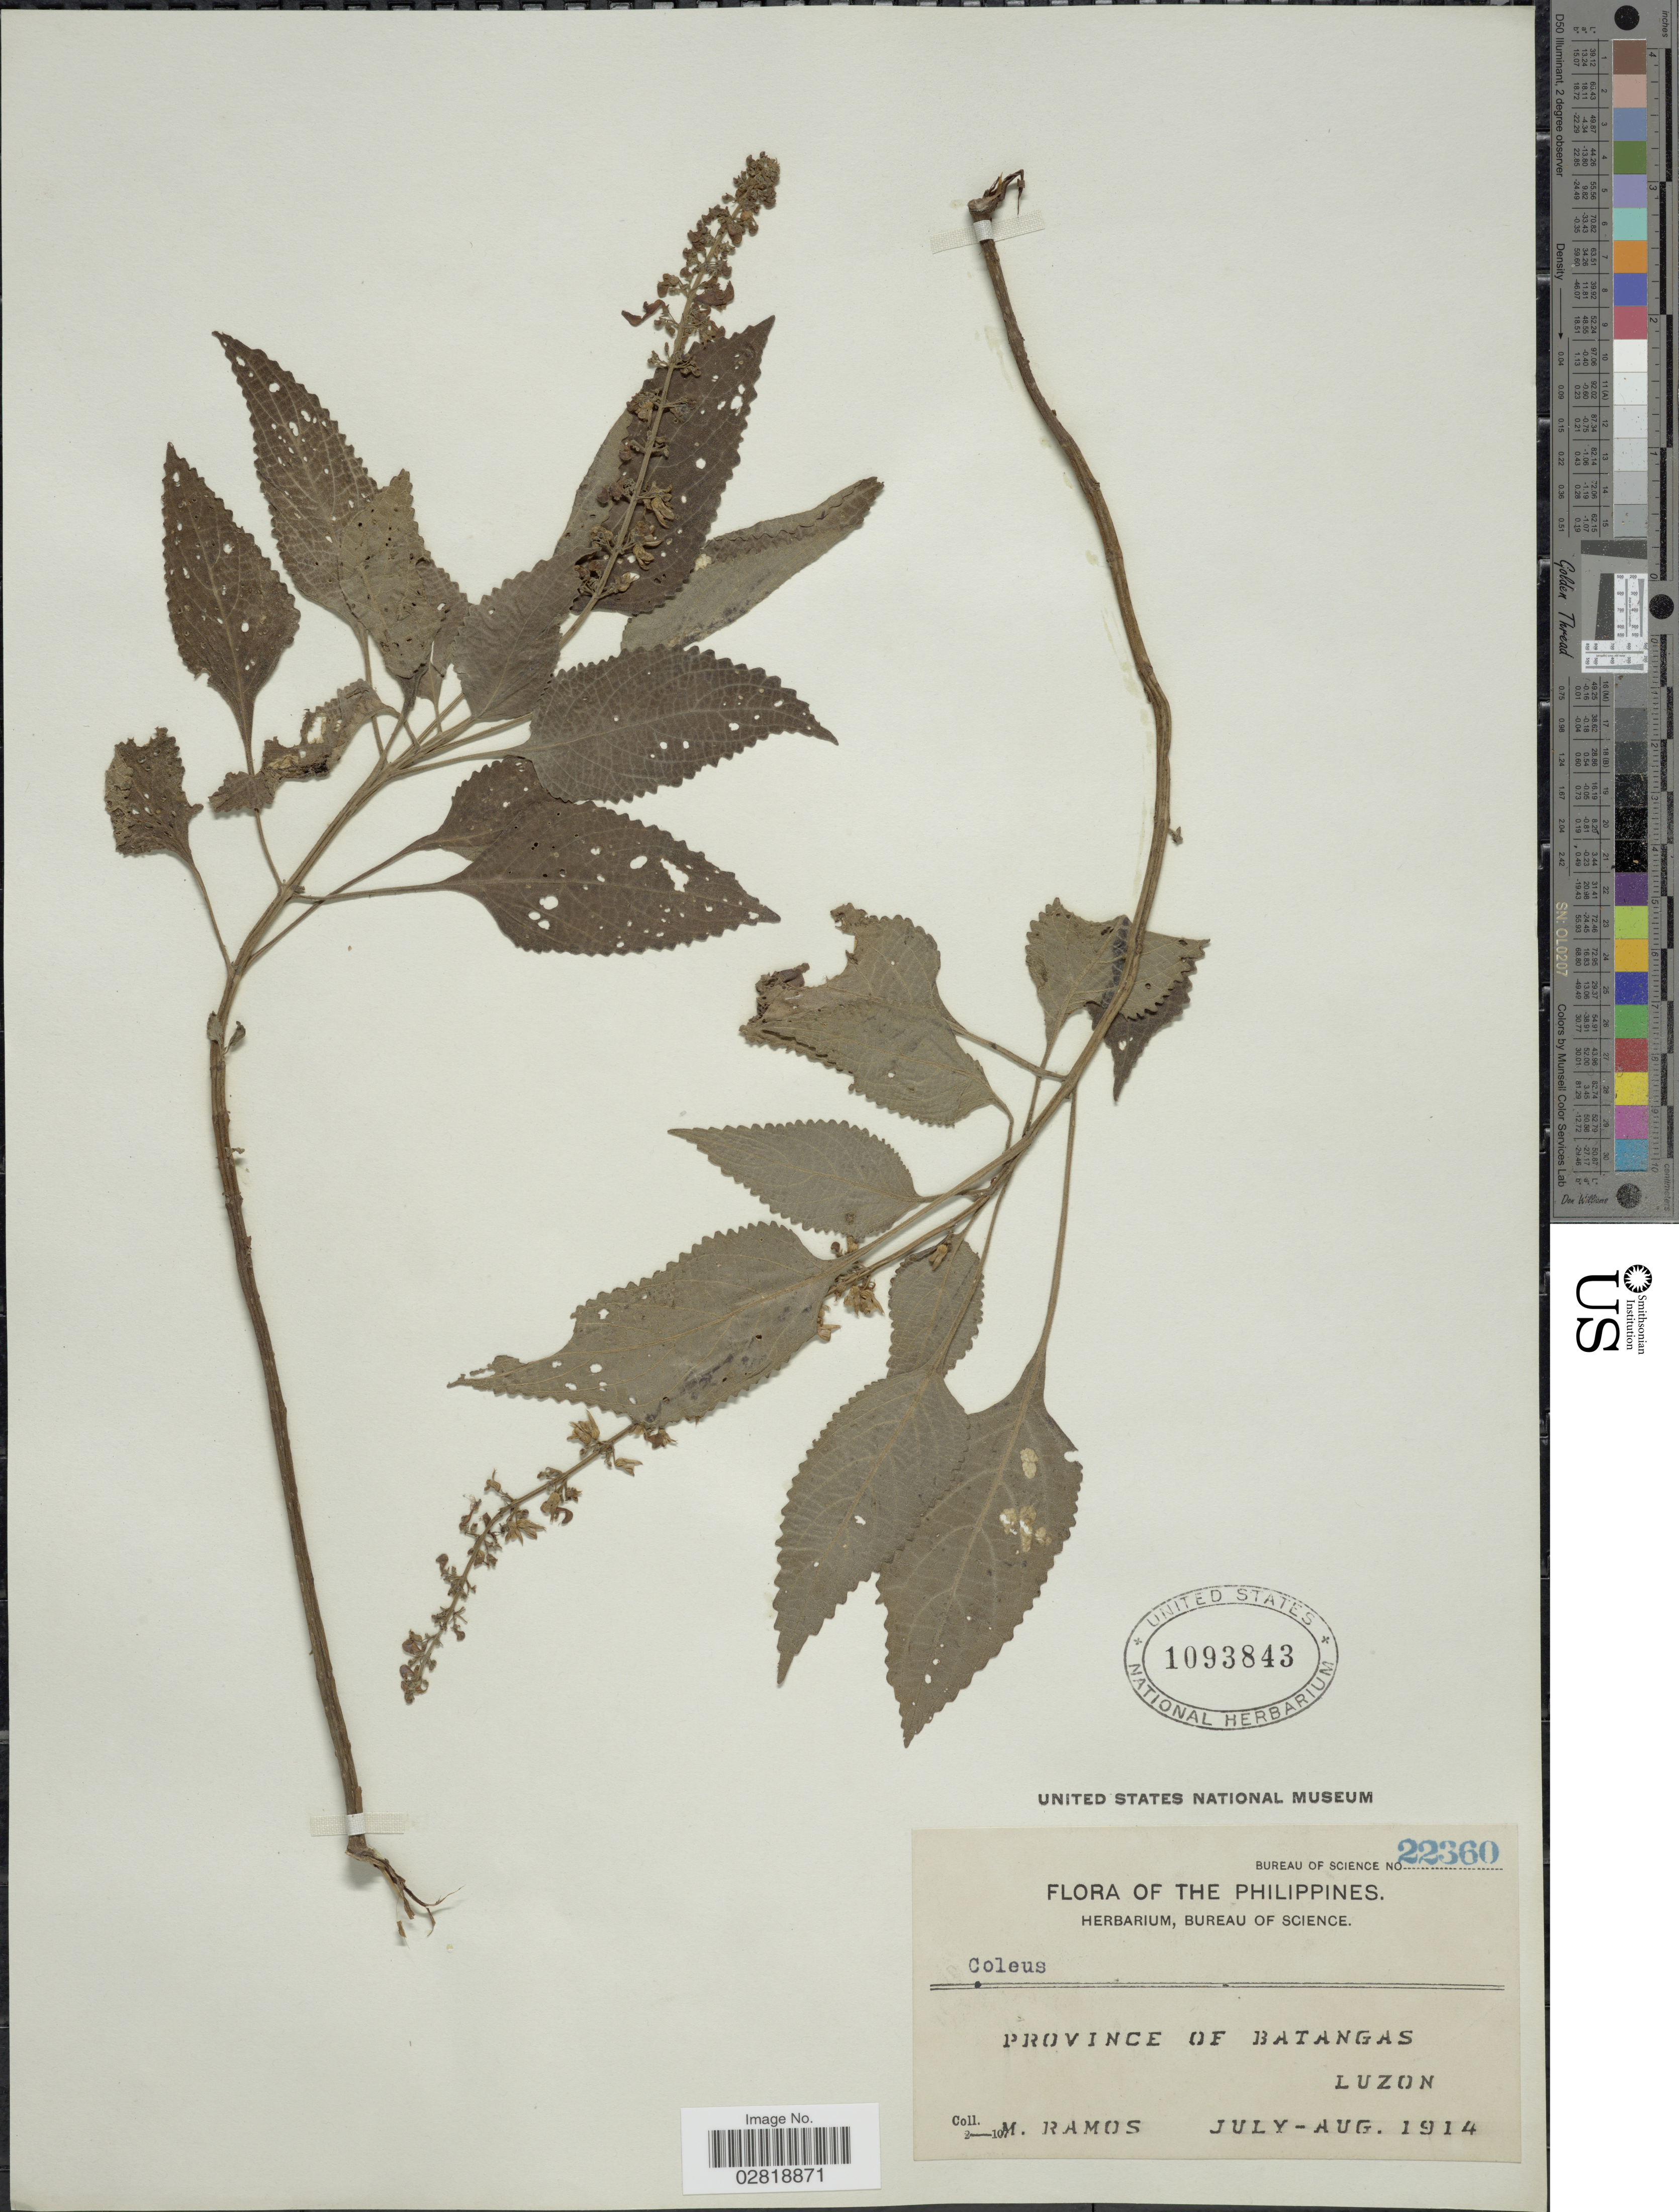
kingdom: Plantae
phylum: Tracheophyta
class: Magnoliopsida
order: Lamiales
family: Lamiaceae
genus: Plectranthus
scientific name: Plectranthus sp.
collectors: M. Ramos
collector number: Bureau of Science 22360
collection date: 1914-07/1914-08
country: Philippines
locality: Province of Batangas. Luzon.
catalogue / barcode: US 1093843